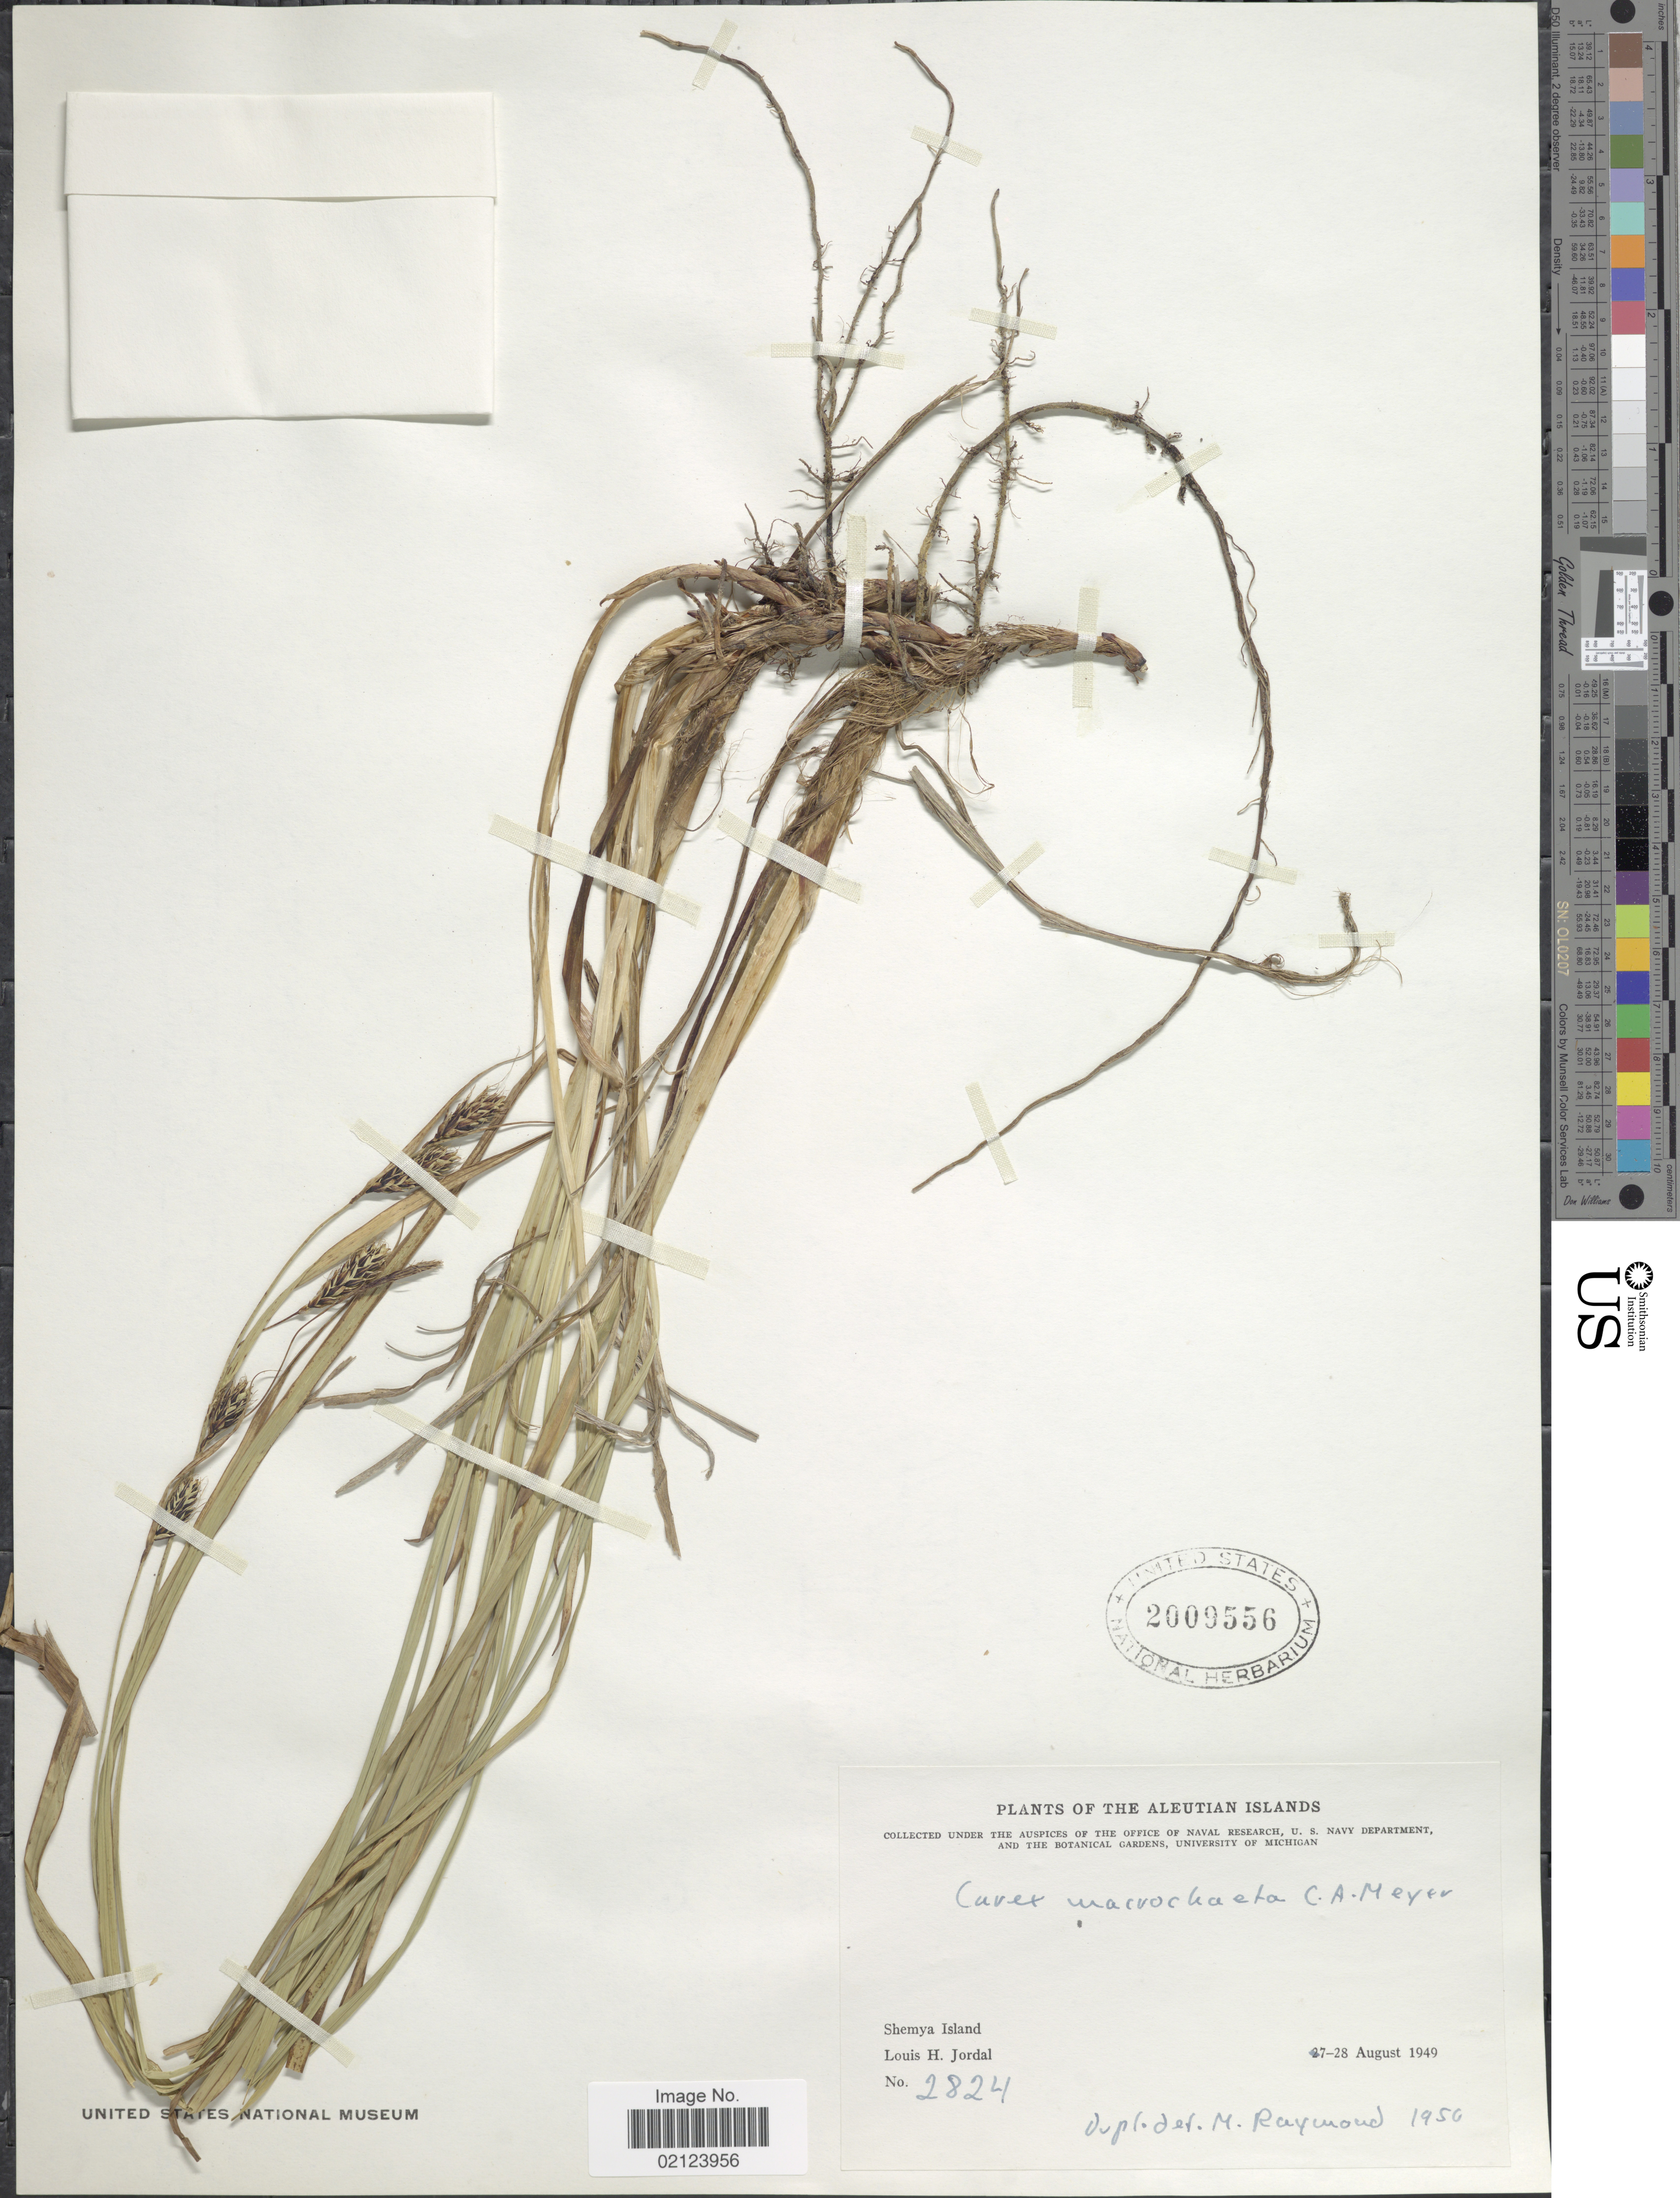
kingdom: Plantae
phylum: Tracheophyta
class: Liliopsida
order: Poales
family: Cyperaceae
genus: Carex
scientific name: Carex macrochaeta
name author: C.A. Mey.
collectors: L. Jordal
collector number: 2824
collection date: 1949-08-28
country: United States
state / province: Alaska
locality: Aleutian Islands. Shemya Island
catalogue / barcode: US 2009556